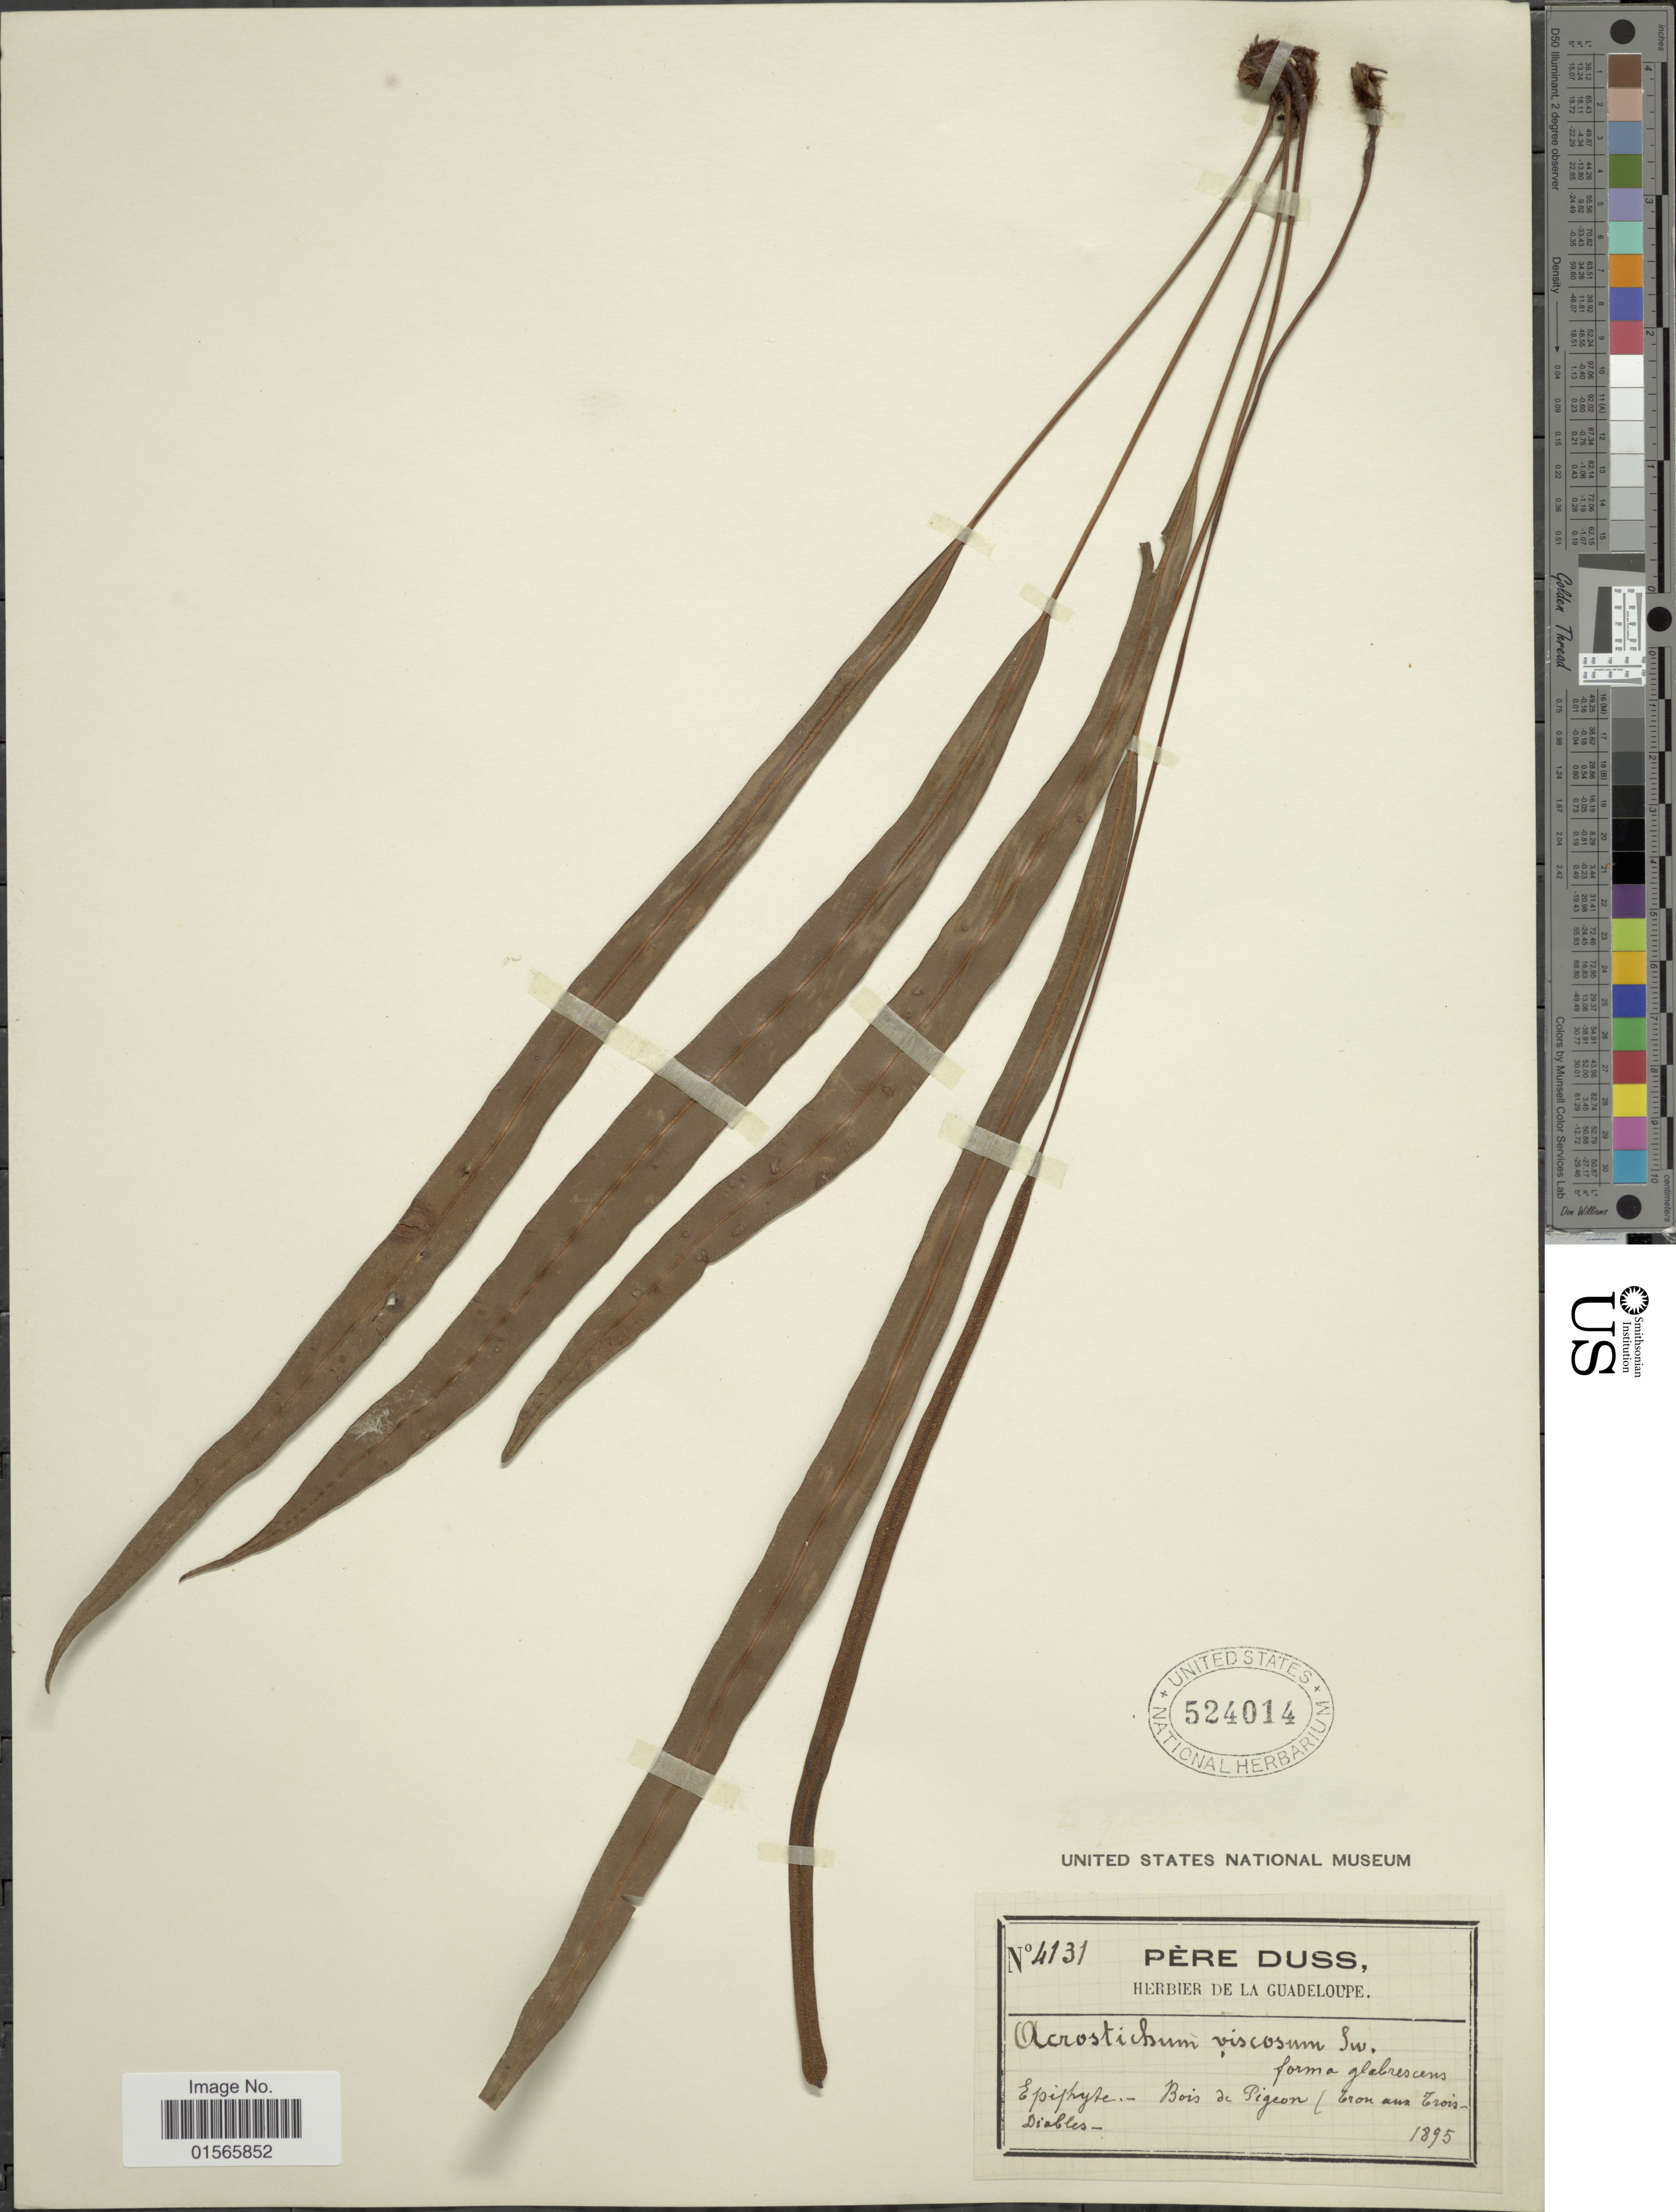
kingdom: Plantae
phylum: Tracheophyta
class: Polypodiopsida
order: Polypodiales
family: Dryopteridaceae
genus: Elaphoglossum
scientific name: Elaphoglossum petiolatum var. dussii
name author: (Underw. ex Maxon) Proctor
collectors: Père Duss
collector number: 4131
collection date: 1895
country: Guadeloupe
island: Leeward Is.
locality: Bois de Pigeon (Tron aux Trois-Diables)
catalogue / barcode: US 524014